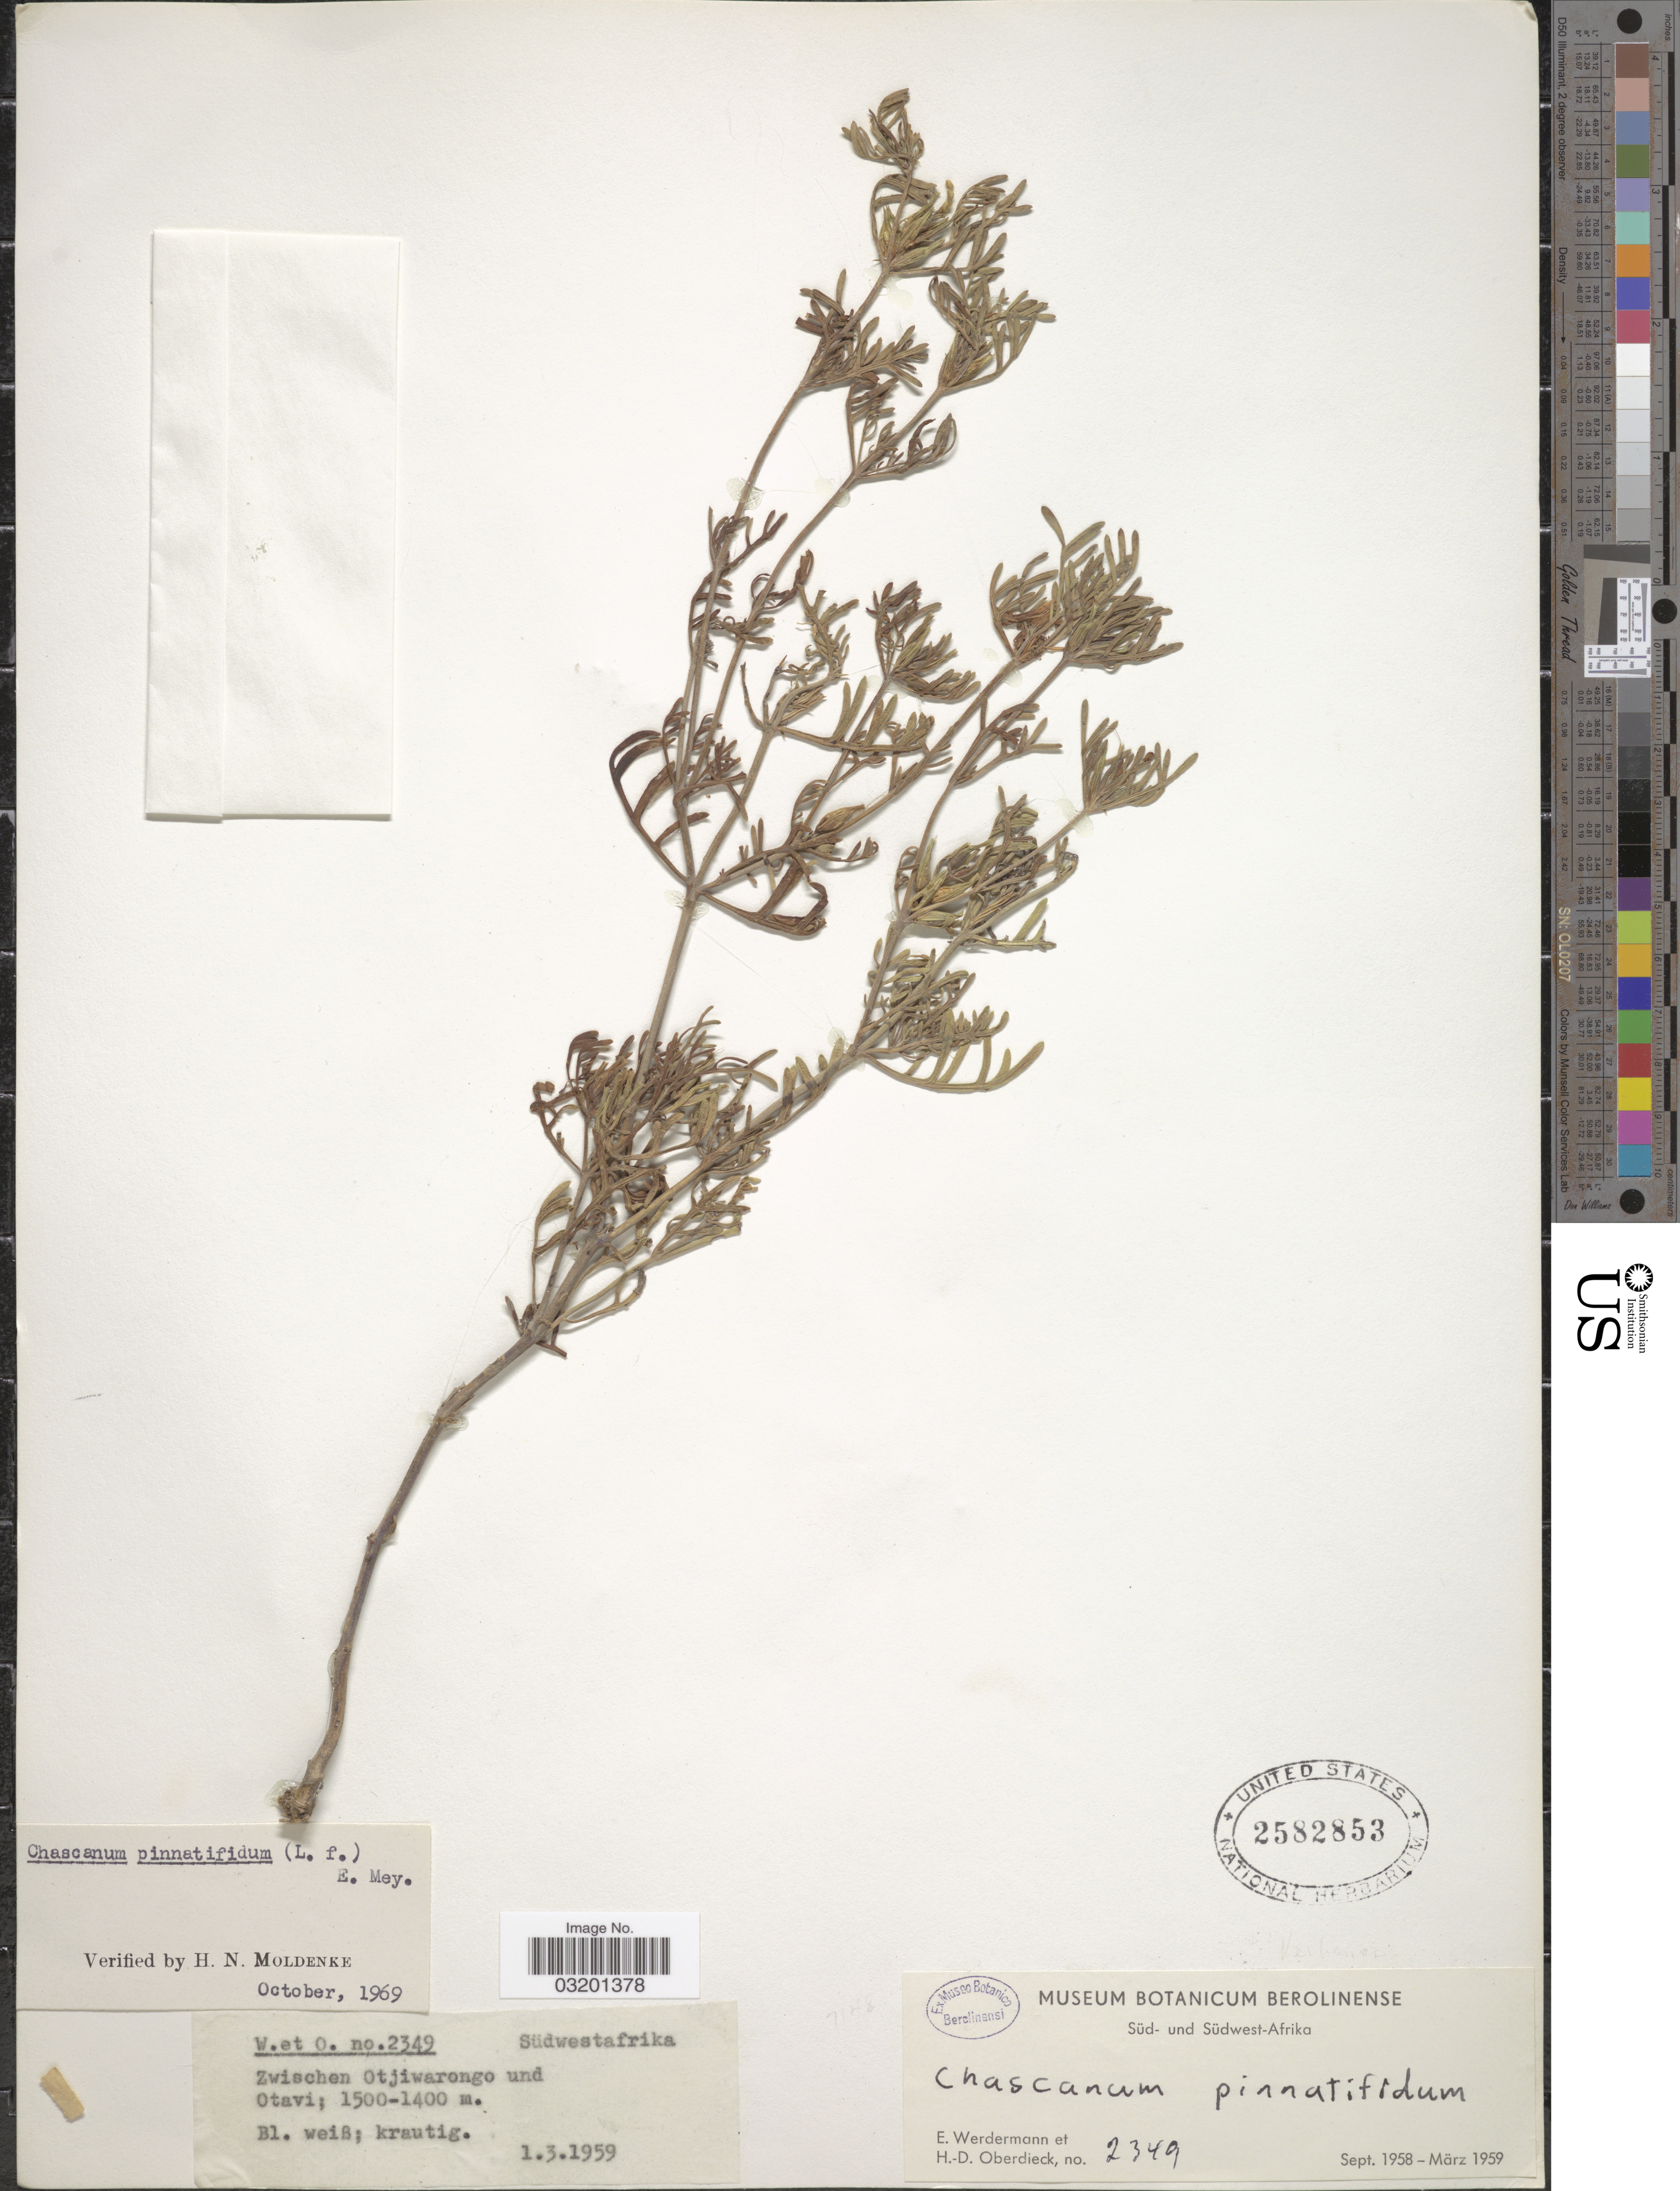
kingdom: Plantae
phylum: Tracheophyta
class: Magnoliopsida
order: Lamiales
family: Verbenaceae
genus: Chascanum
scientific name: Chascanum pinnatifidum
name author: (L. f.) E. Mey.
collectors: E. Werdermann & H. Oberdieck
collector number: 2349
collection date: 1959-03-01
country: Namibia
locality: Südwestafrika, Zwischen Otjiwarongo und Otavi.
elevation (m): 1400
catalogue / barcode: US 2582853